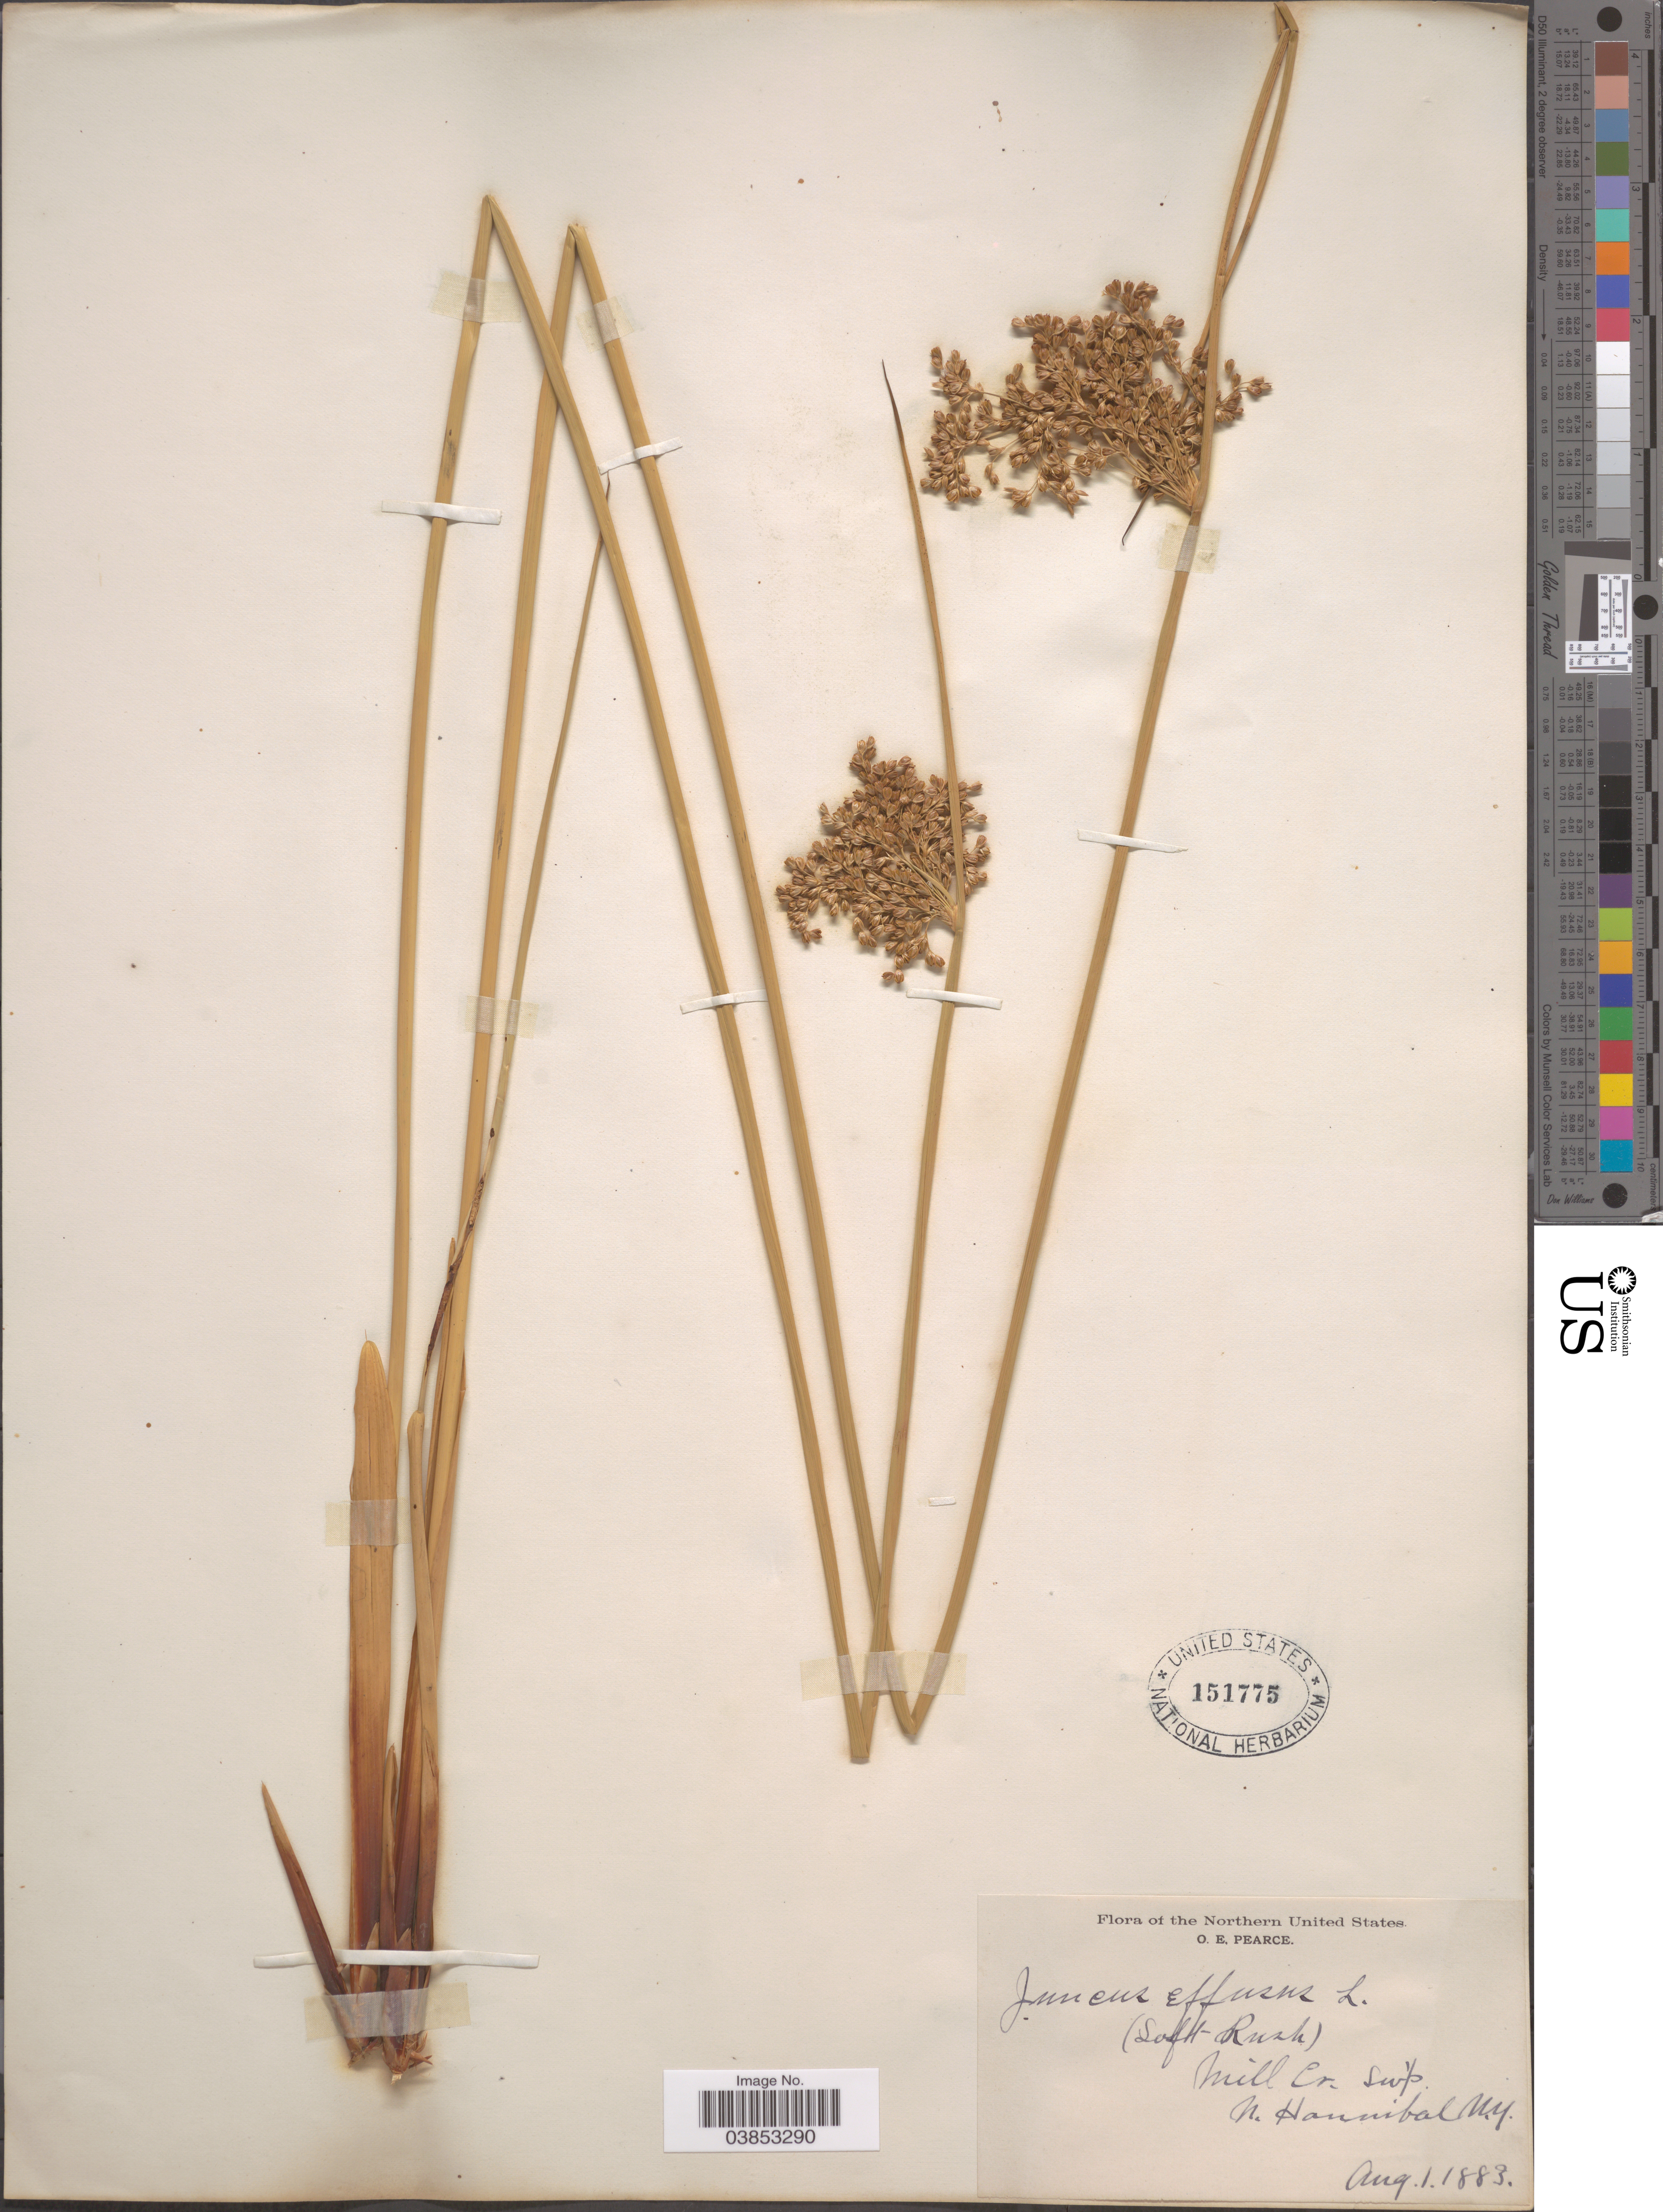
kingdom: Plantae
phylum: Tracheophyta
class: Liliopsida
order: Poales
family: Juncaceae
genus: Juncus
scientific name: Juncus effusus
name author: L.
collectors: O. E. Pearce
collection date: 1883-08-01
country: United States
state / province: New York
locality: Northern United States. Mill Cr. Swp N. Hannibal.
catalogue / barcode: US 151775